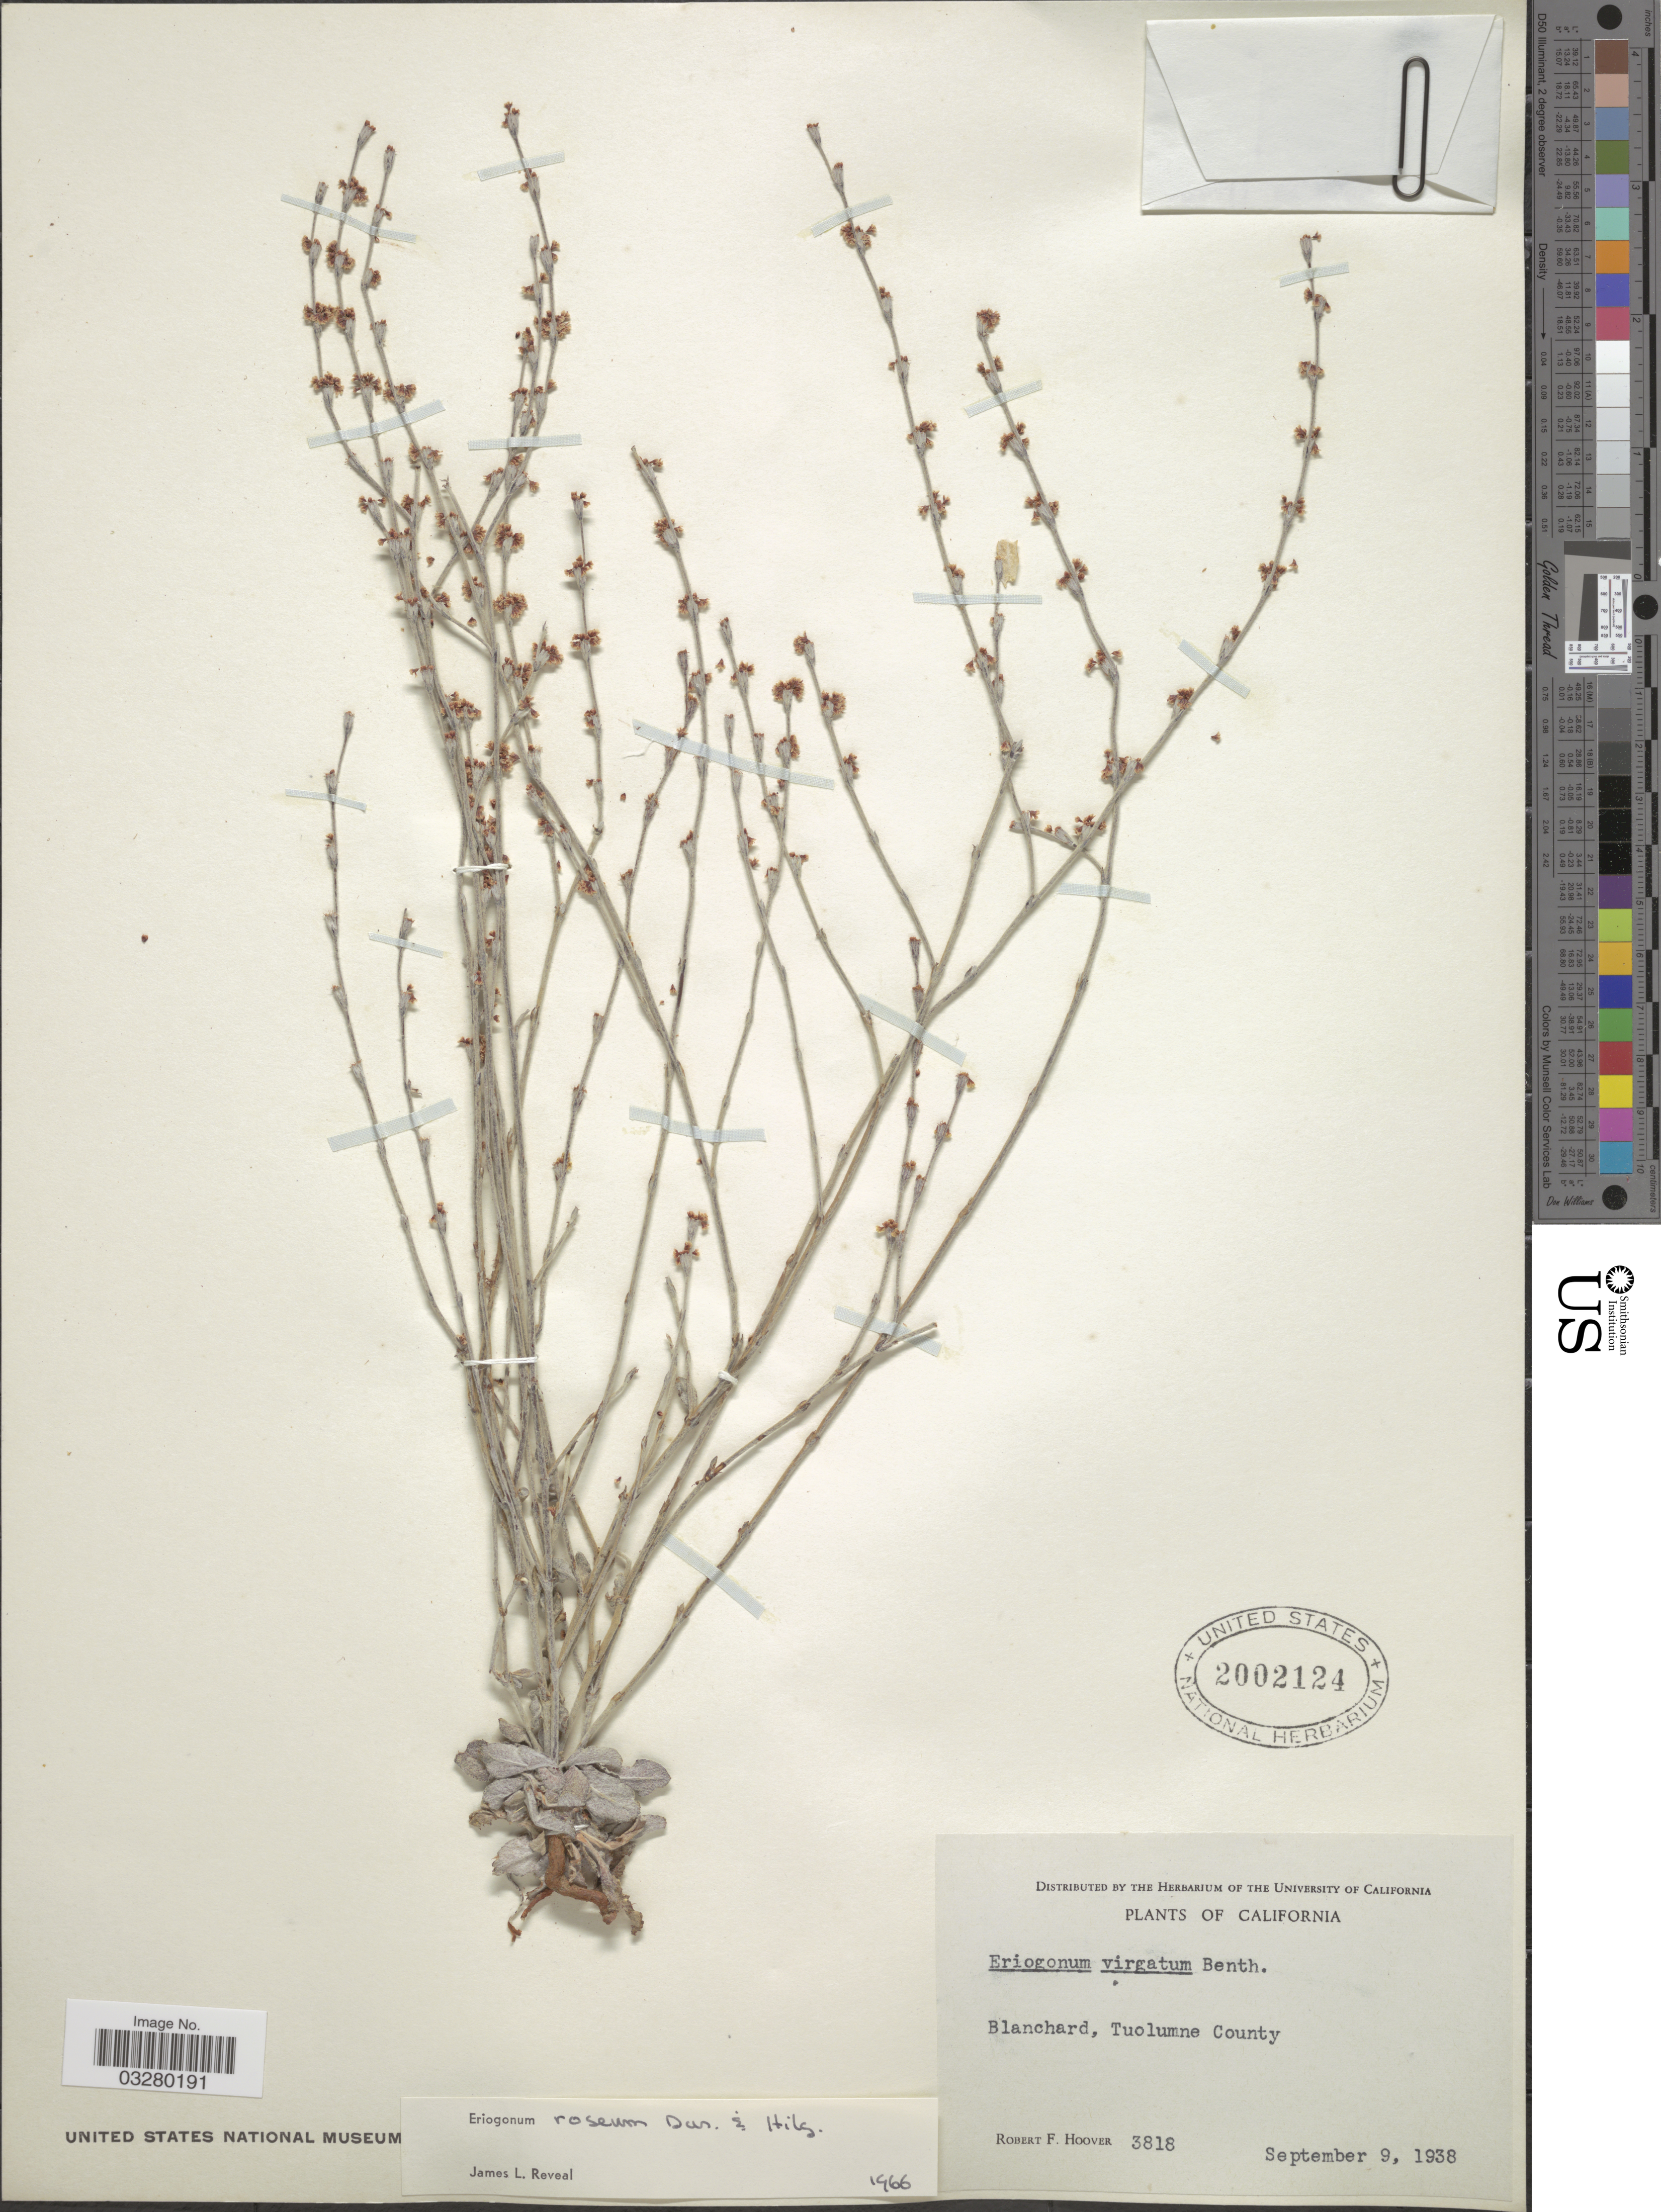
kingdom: Plantae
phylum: Tracheophyta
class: Magnoliopsida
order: Caryophyllales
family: Polygonaceae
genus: Eriogonum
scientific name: Eriogonum roseum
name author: Durand & Hilg.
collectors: R. F. Hoover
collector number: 3818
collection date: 1938-09-09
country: United States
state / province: California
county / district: Tuolumne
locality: Blanchard, Tuolumne County.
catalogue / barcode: US 2002124